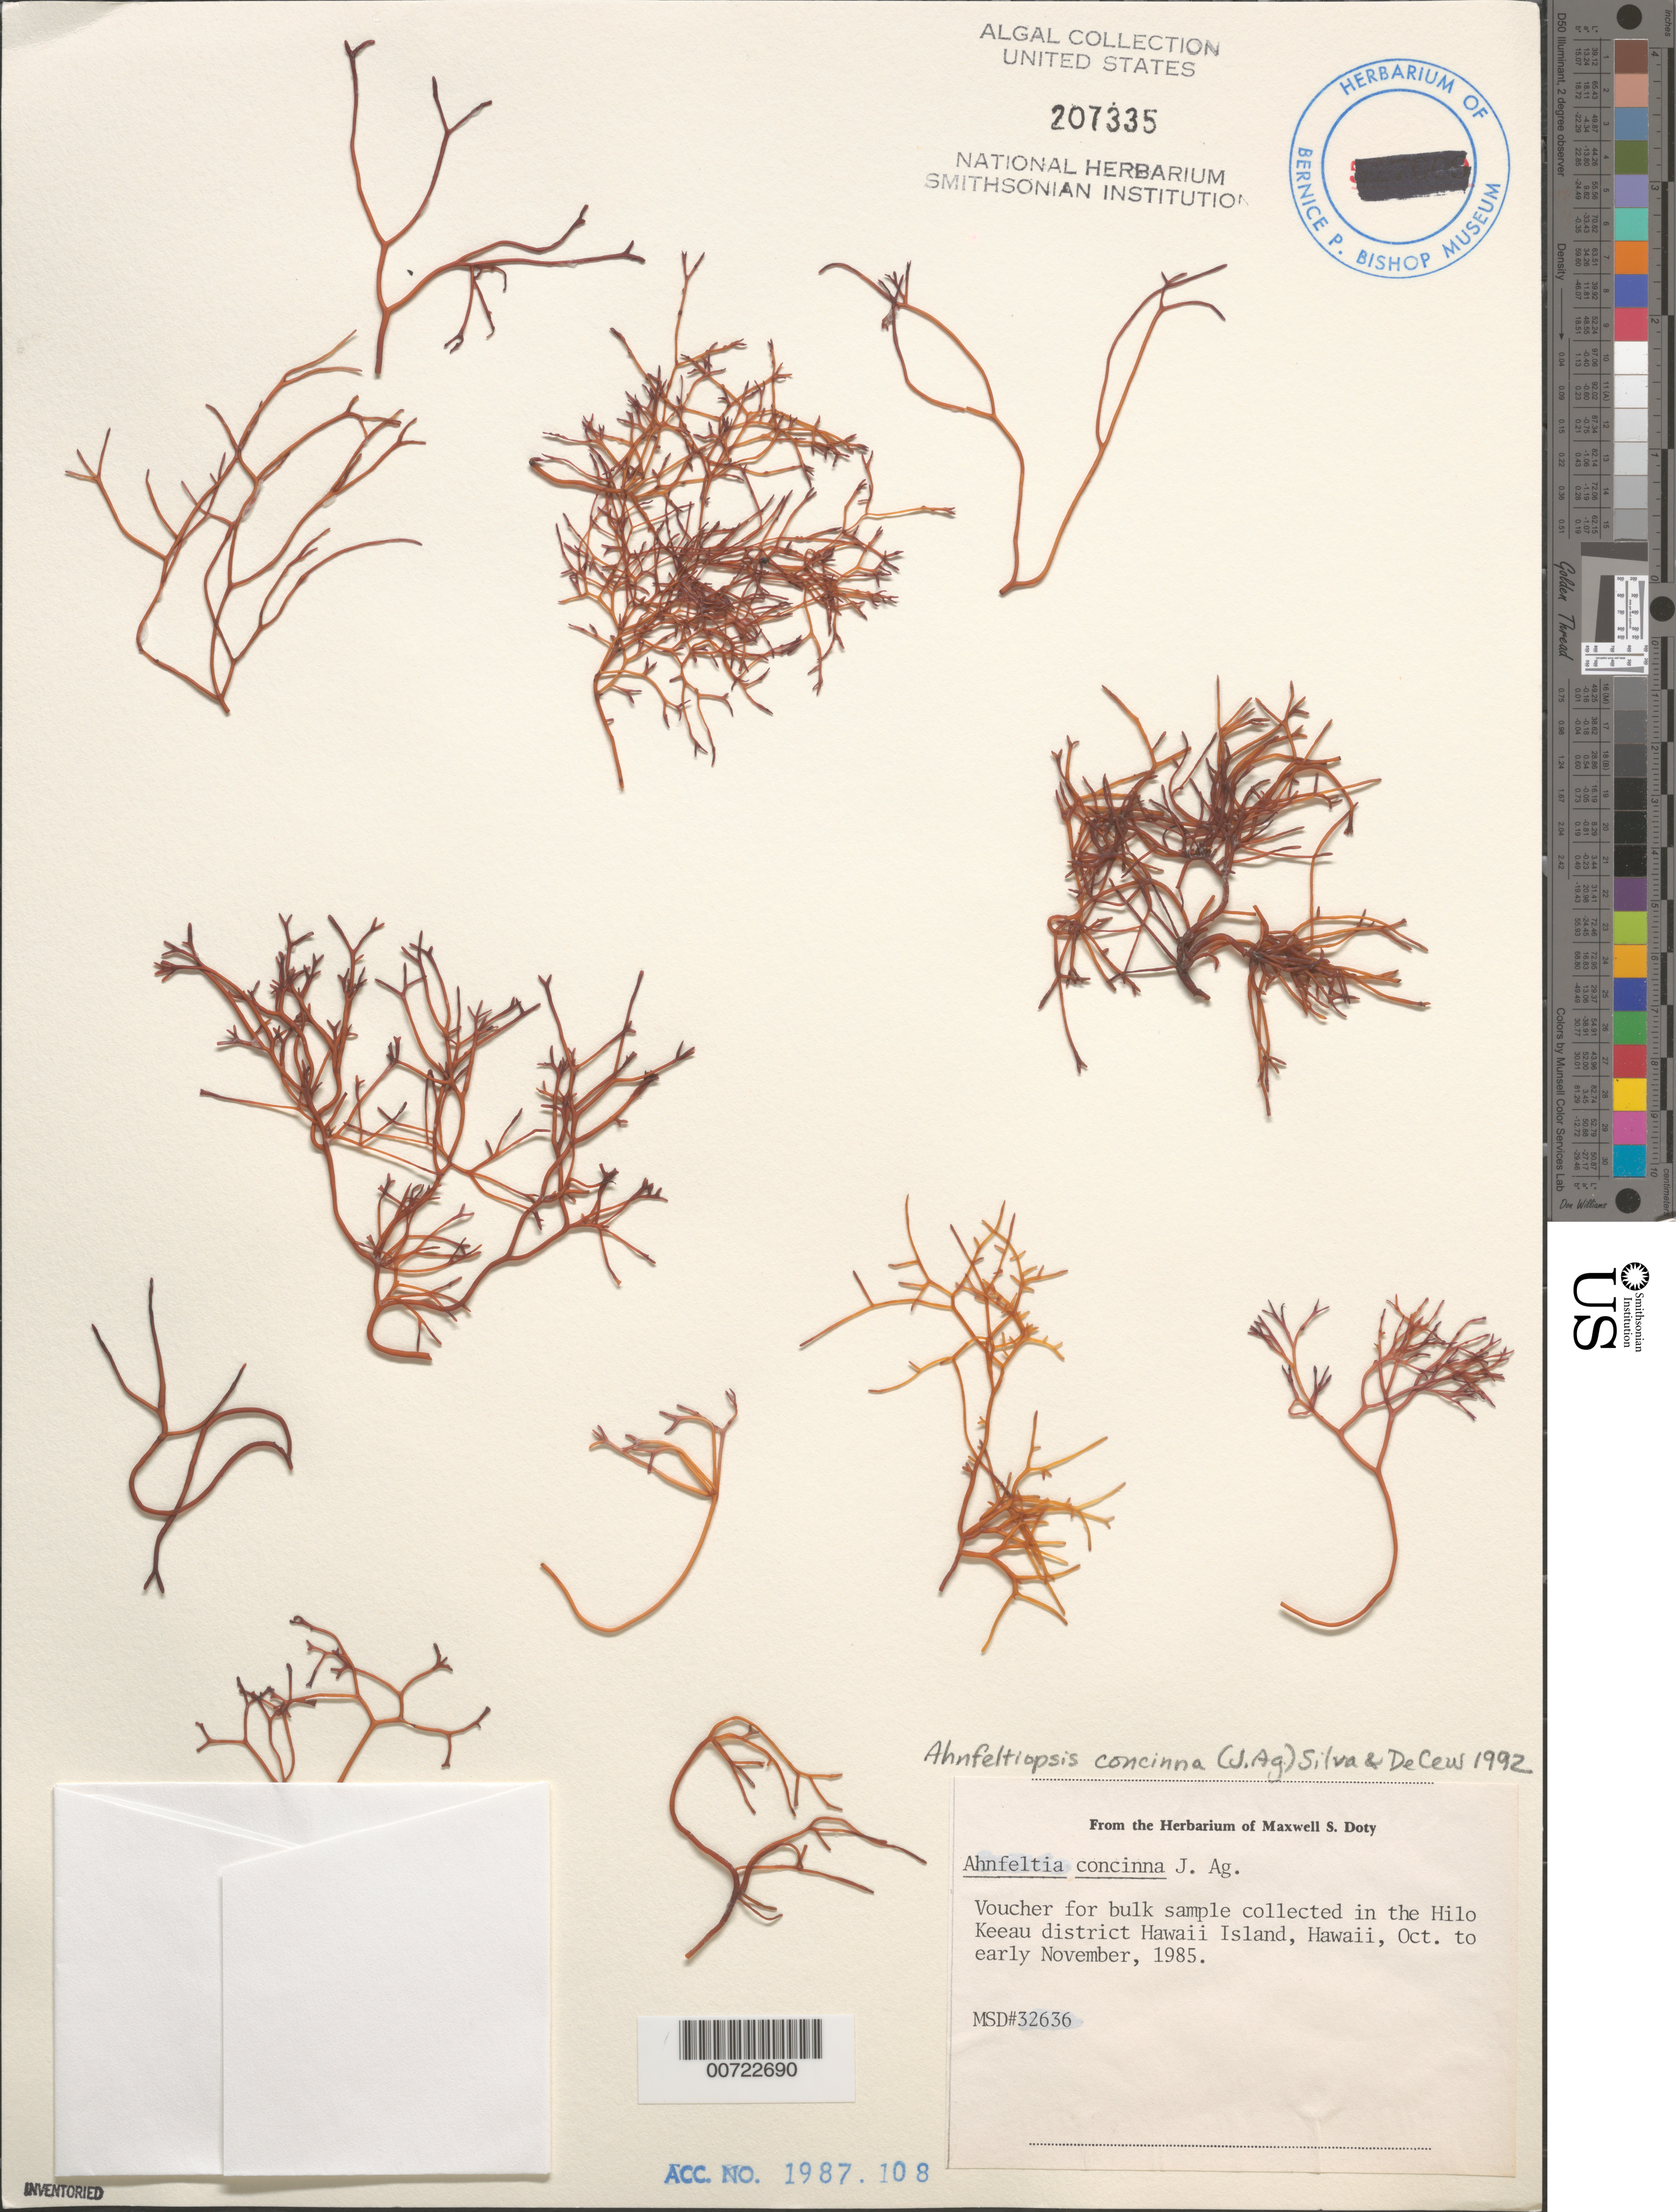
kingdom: Plantae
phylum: Rhodophyta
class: Florideophyceae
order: Gigartinales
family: Phyllophoraceae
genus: Gymnogongrus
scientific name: Gymnogongrus durvillei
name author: (Bory) M.S.Calderon & S.M. Boo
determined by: Algae name updating Project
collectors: M. S.Doty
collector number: MSD 32636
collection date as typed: Oct 1985 to -- Nov 1985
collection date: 1985-10/1985-11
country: United States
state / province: Hawaii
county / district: Hawaii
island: Hawaii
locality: Hilo Keeau District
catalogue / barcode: US 207335